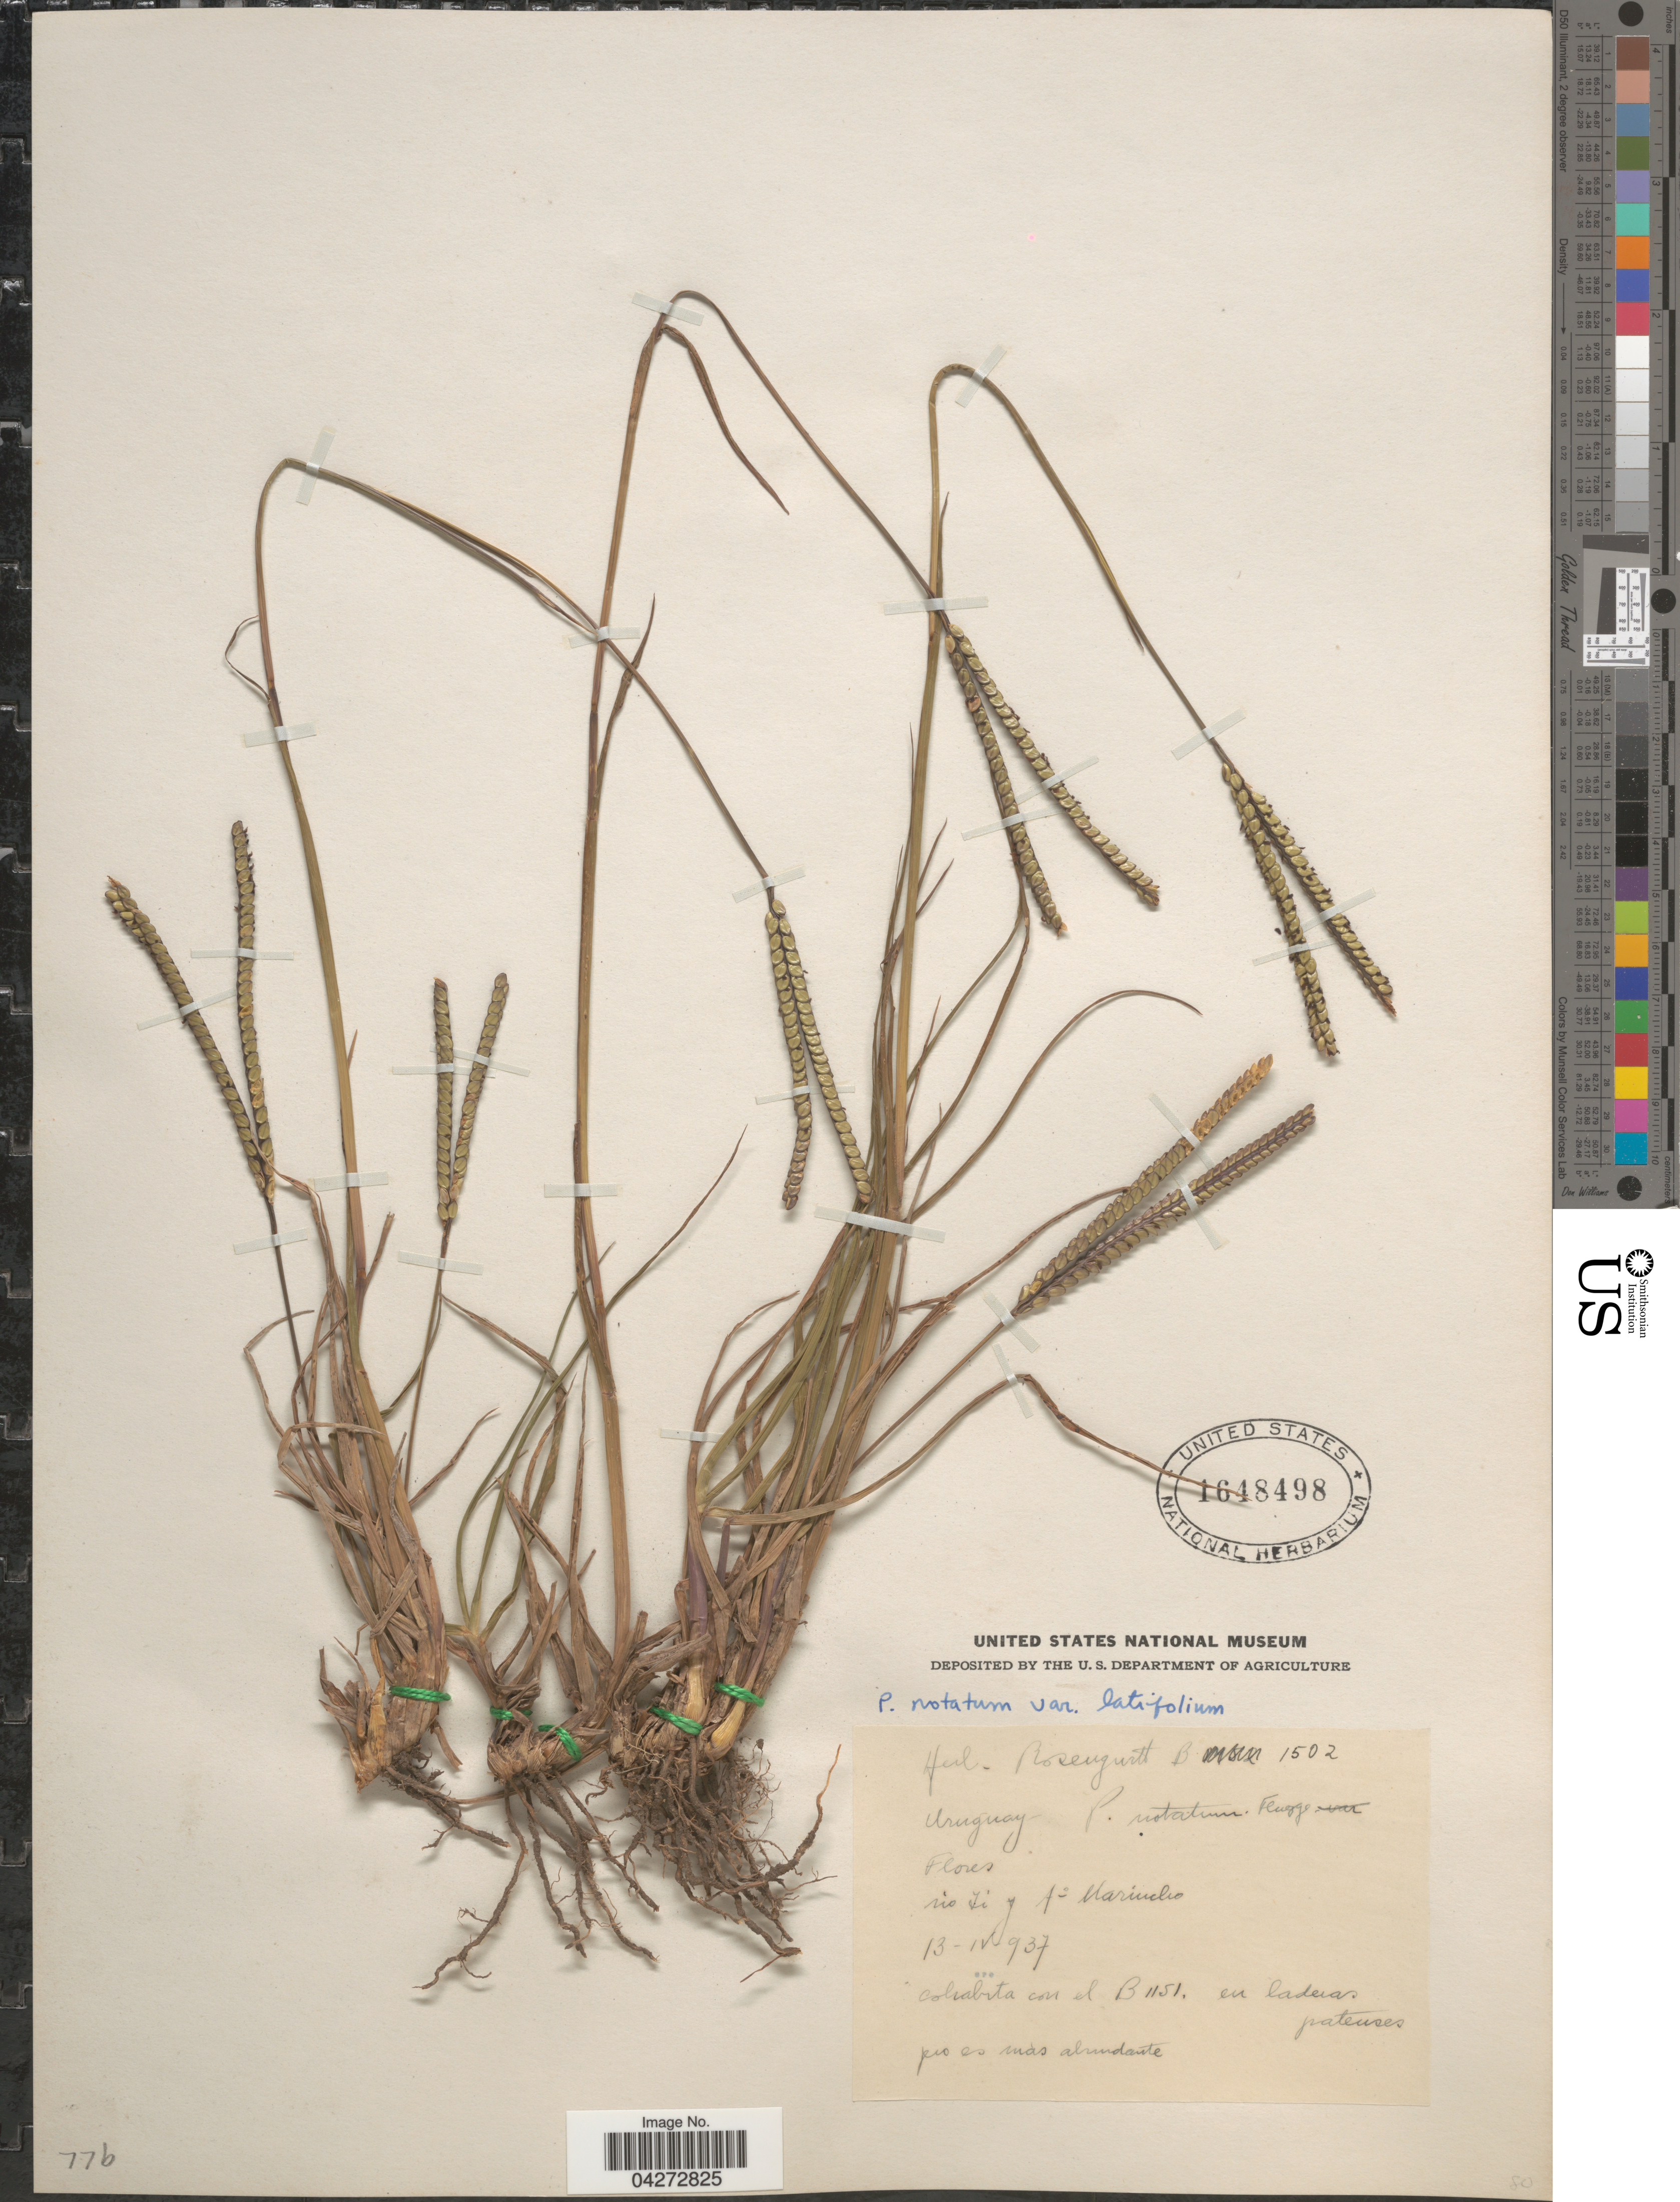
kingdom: Plantae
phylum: Tracheophyta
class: Liliopsida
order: Poales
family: Poaceae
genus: Paspalum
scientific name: Paspalum notatum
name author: Flüggé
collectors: ex herb. Rosengurtt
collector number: B1502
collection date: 1937-04-13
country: Uruguay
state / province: Flores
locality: Flores. rio Yi y A° Marincho.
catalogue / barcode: US 1648498